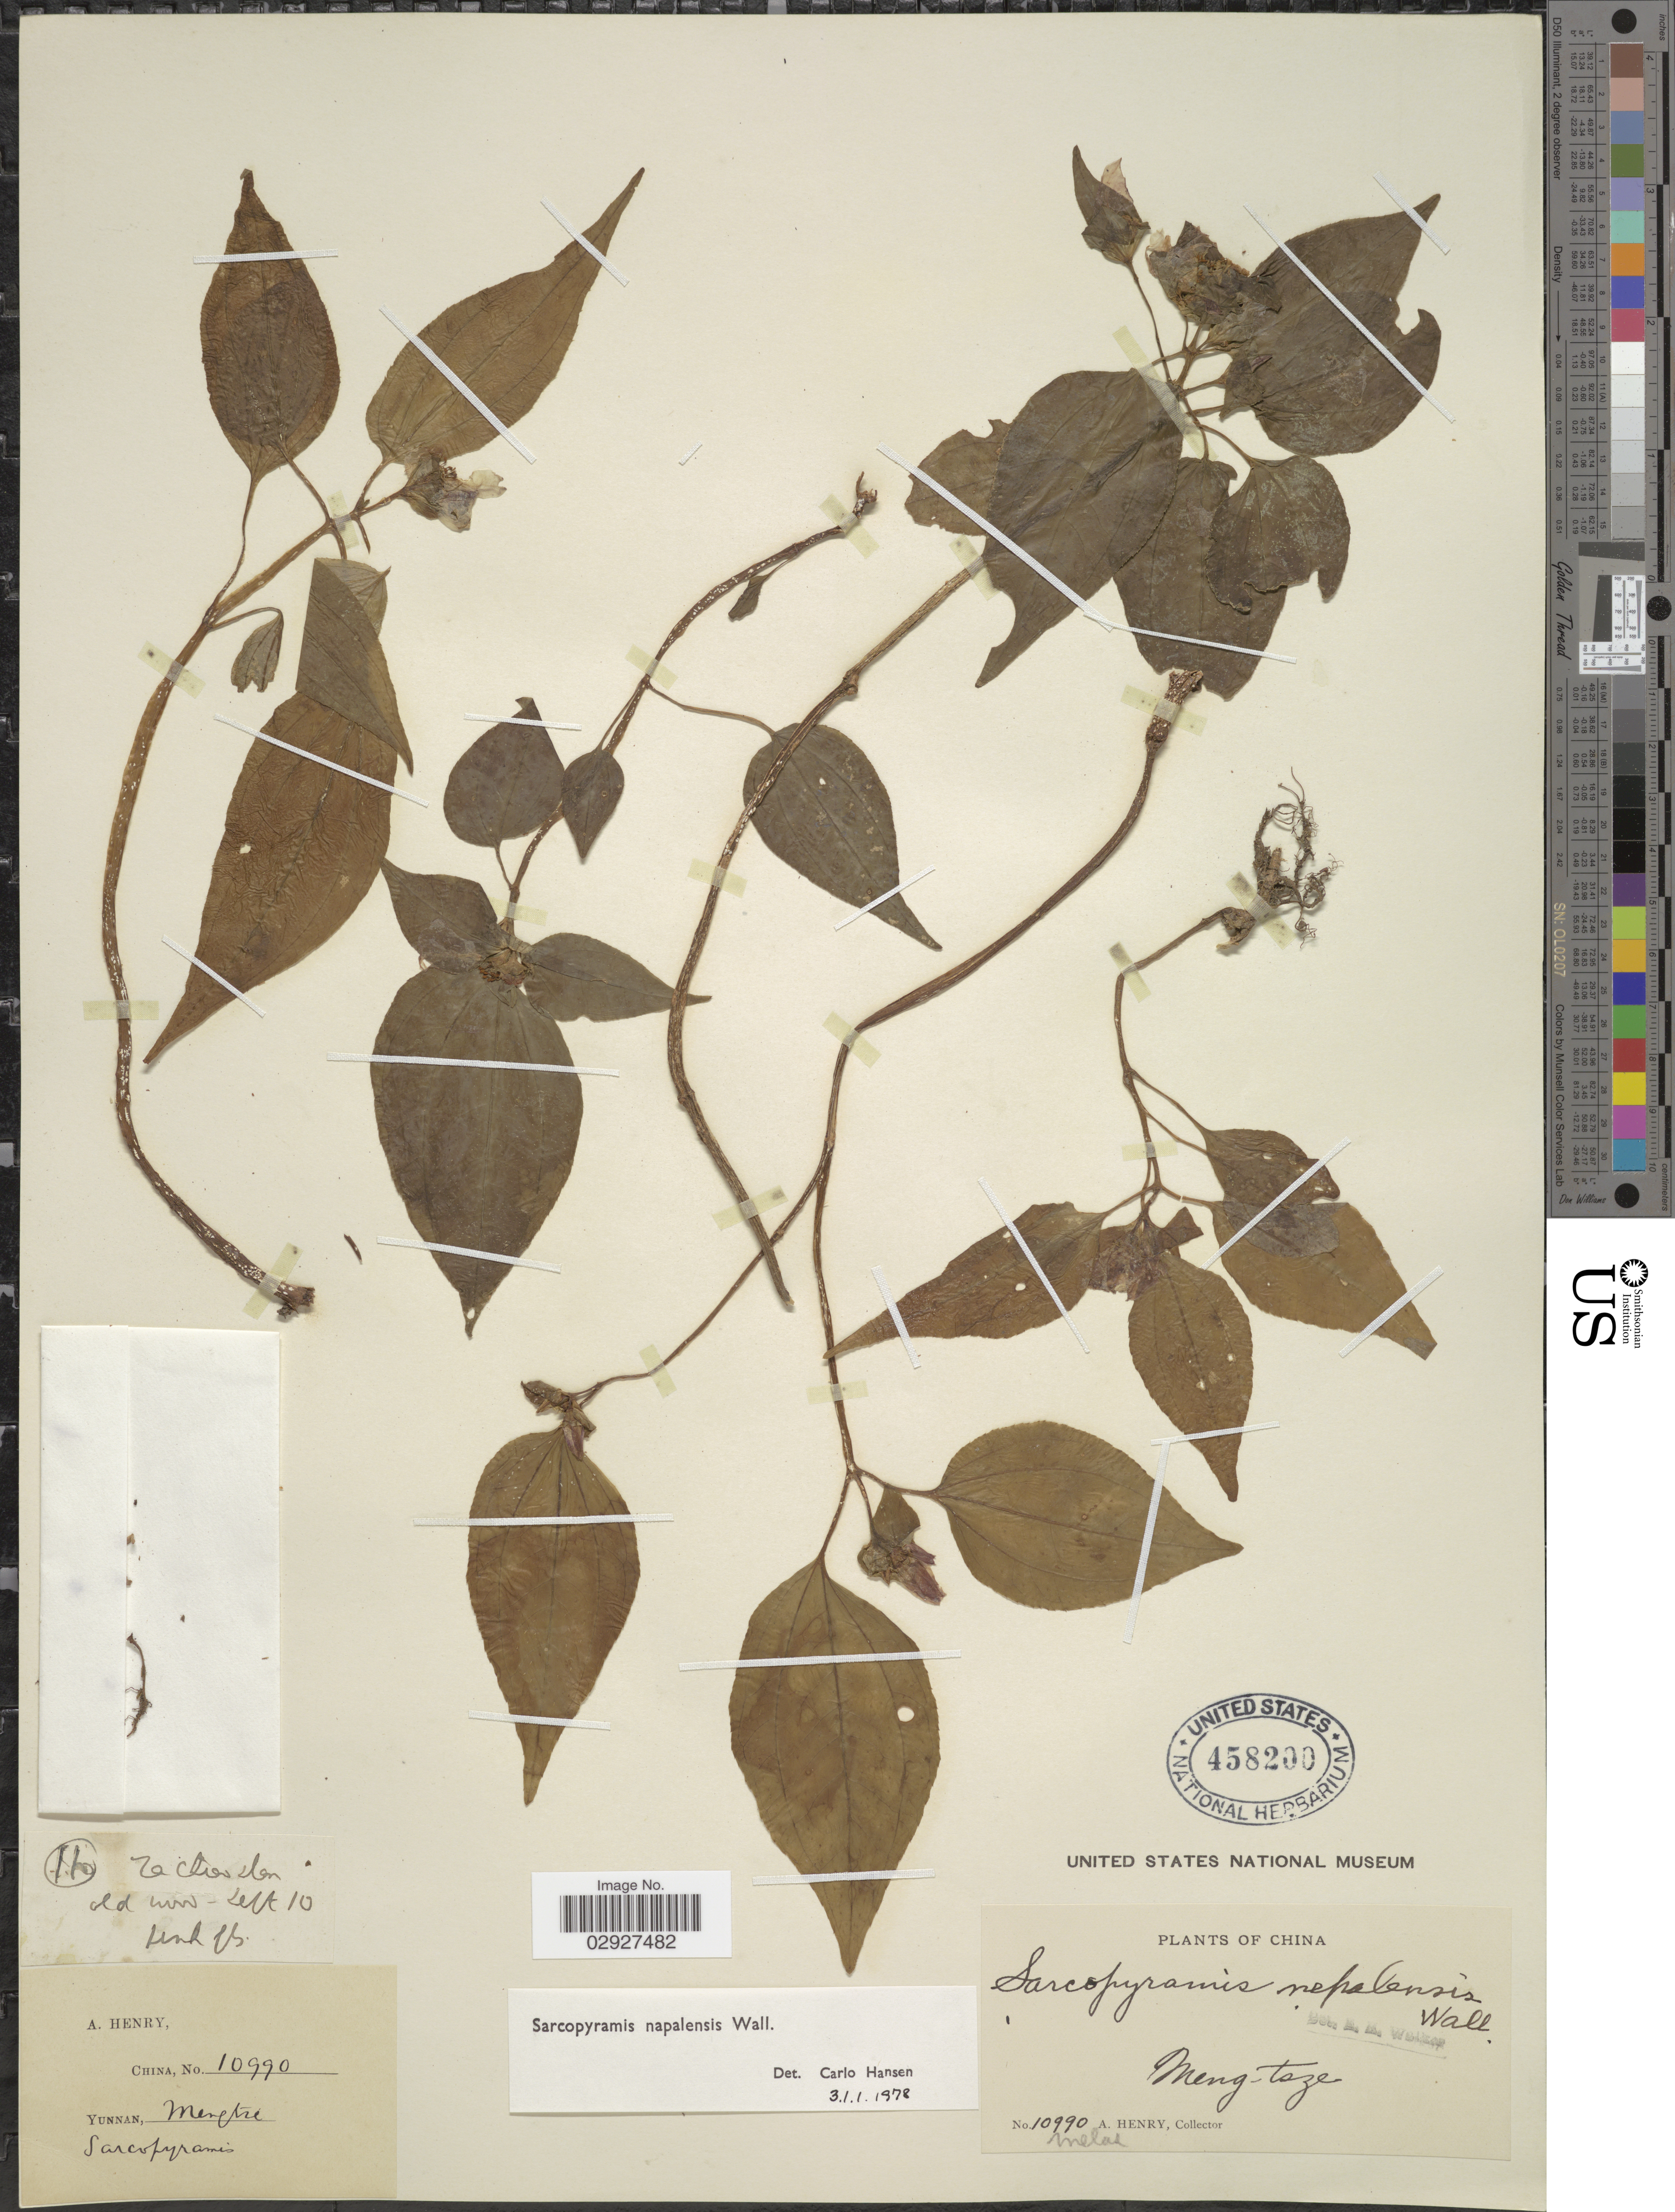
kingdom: Plantae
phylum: Tracheophyta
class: Magnoliopsida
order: Myrtales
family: Melastomataceae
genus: Sarcopyramis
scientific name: Sarcopyramis napalensis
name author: Wall.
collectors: A. Henry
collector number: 10990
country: China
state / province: Yunnan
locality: Mengtze. Te Chiao shen. Ho.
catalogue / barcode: US 458200